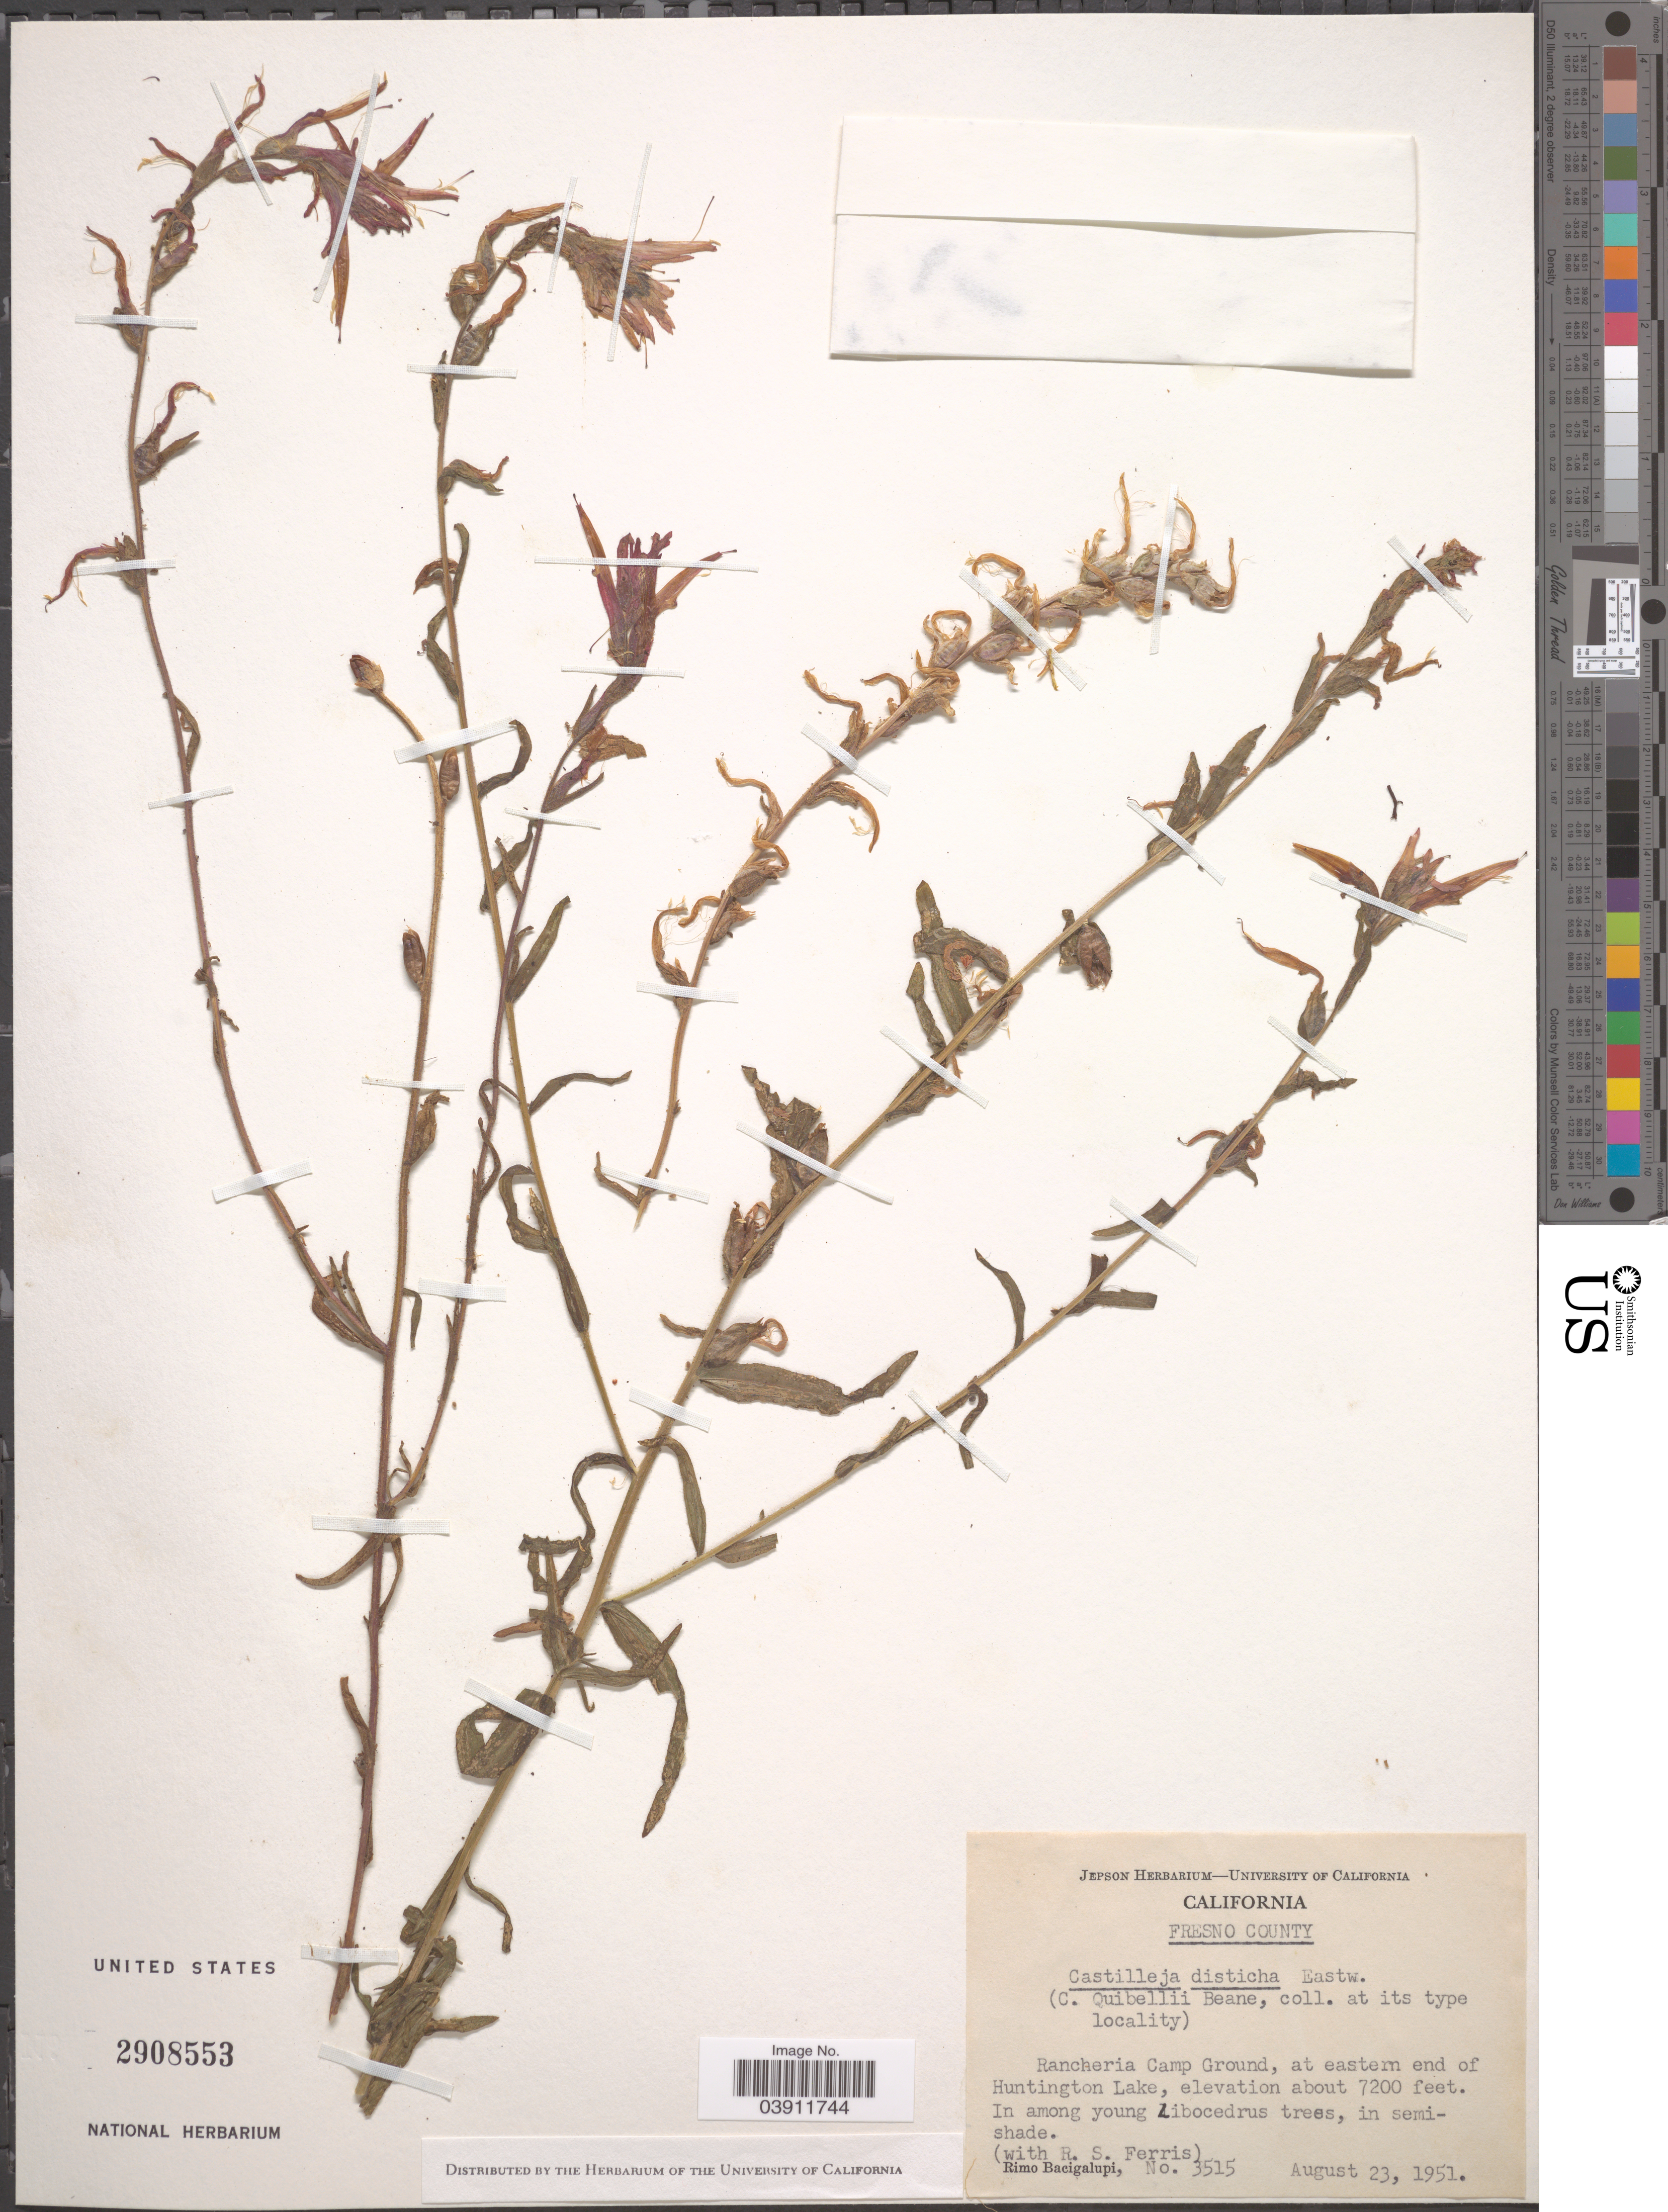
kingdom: Plantae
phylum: Tracheophyta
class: Magnoliopsida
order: Lamiales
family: Orobanchaceae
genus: Castilleja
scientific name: Castilleja disticha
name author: Eastw.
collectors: R. Bacigalupi & R. S. Ferris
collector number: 3515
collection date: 1951-08-23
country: United States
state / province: California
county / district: Fresno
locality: Fresno County. Rancheria Camp Ground, at eastern end of Huntington Lake.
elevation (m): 2195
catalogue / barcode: US 2908553